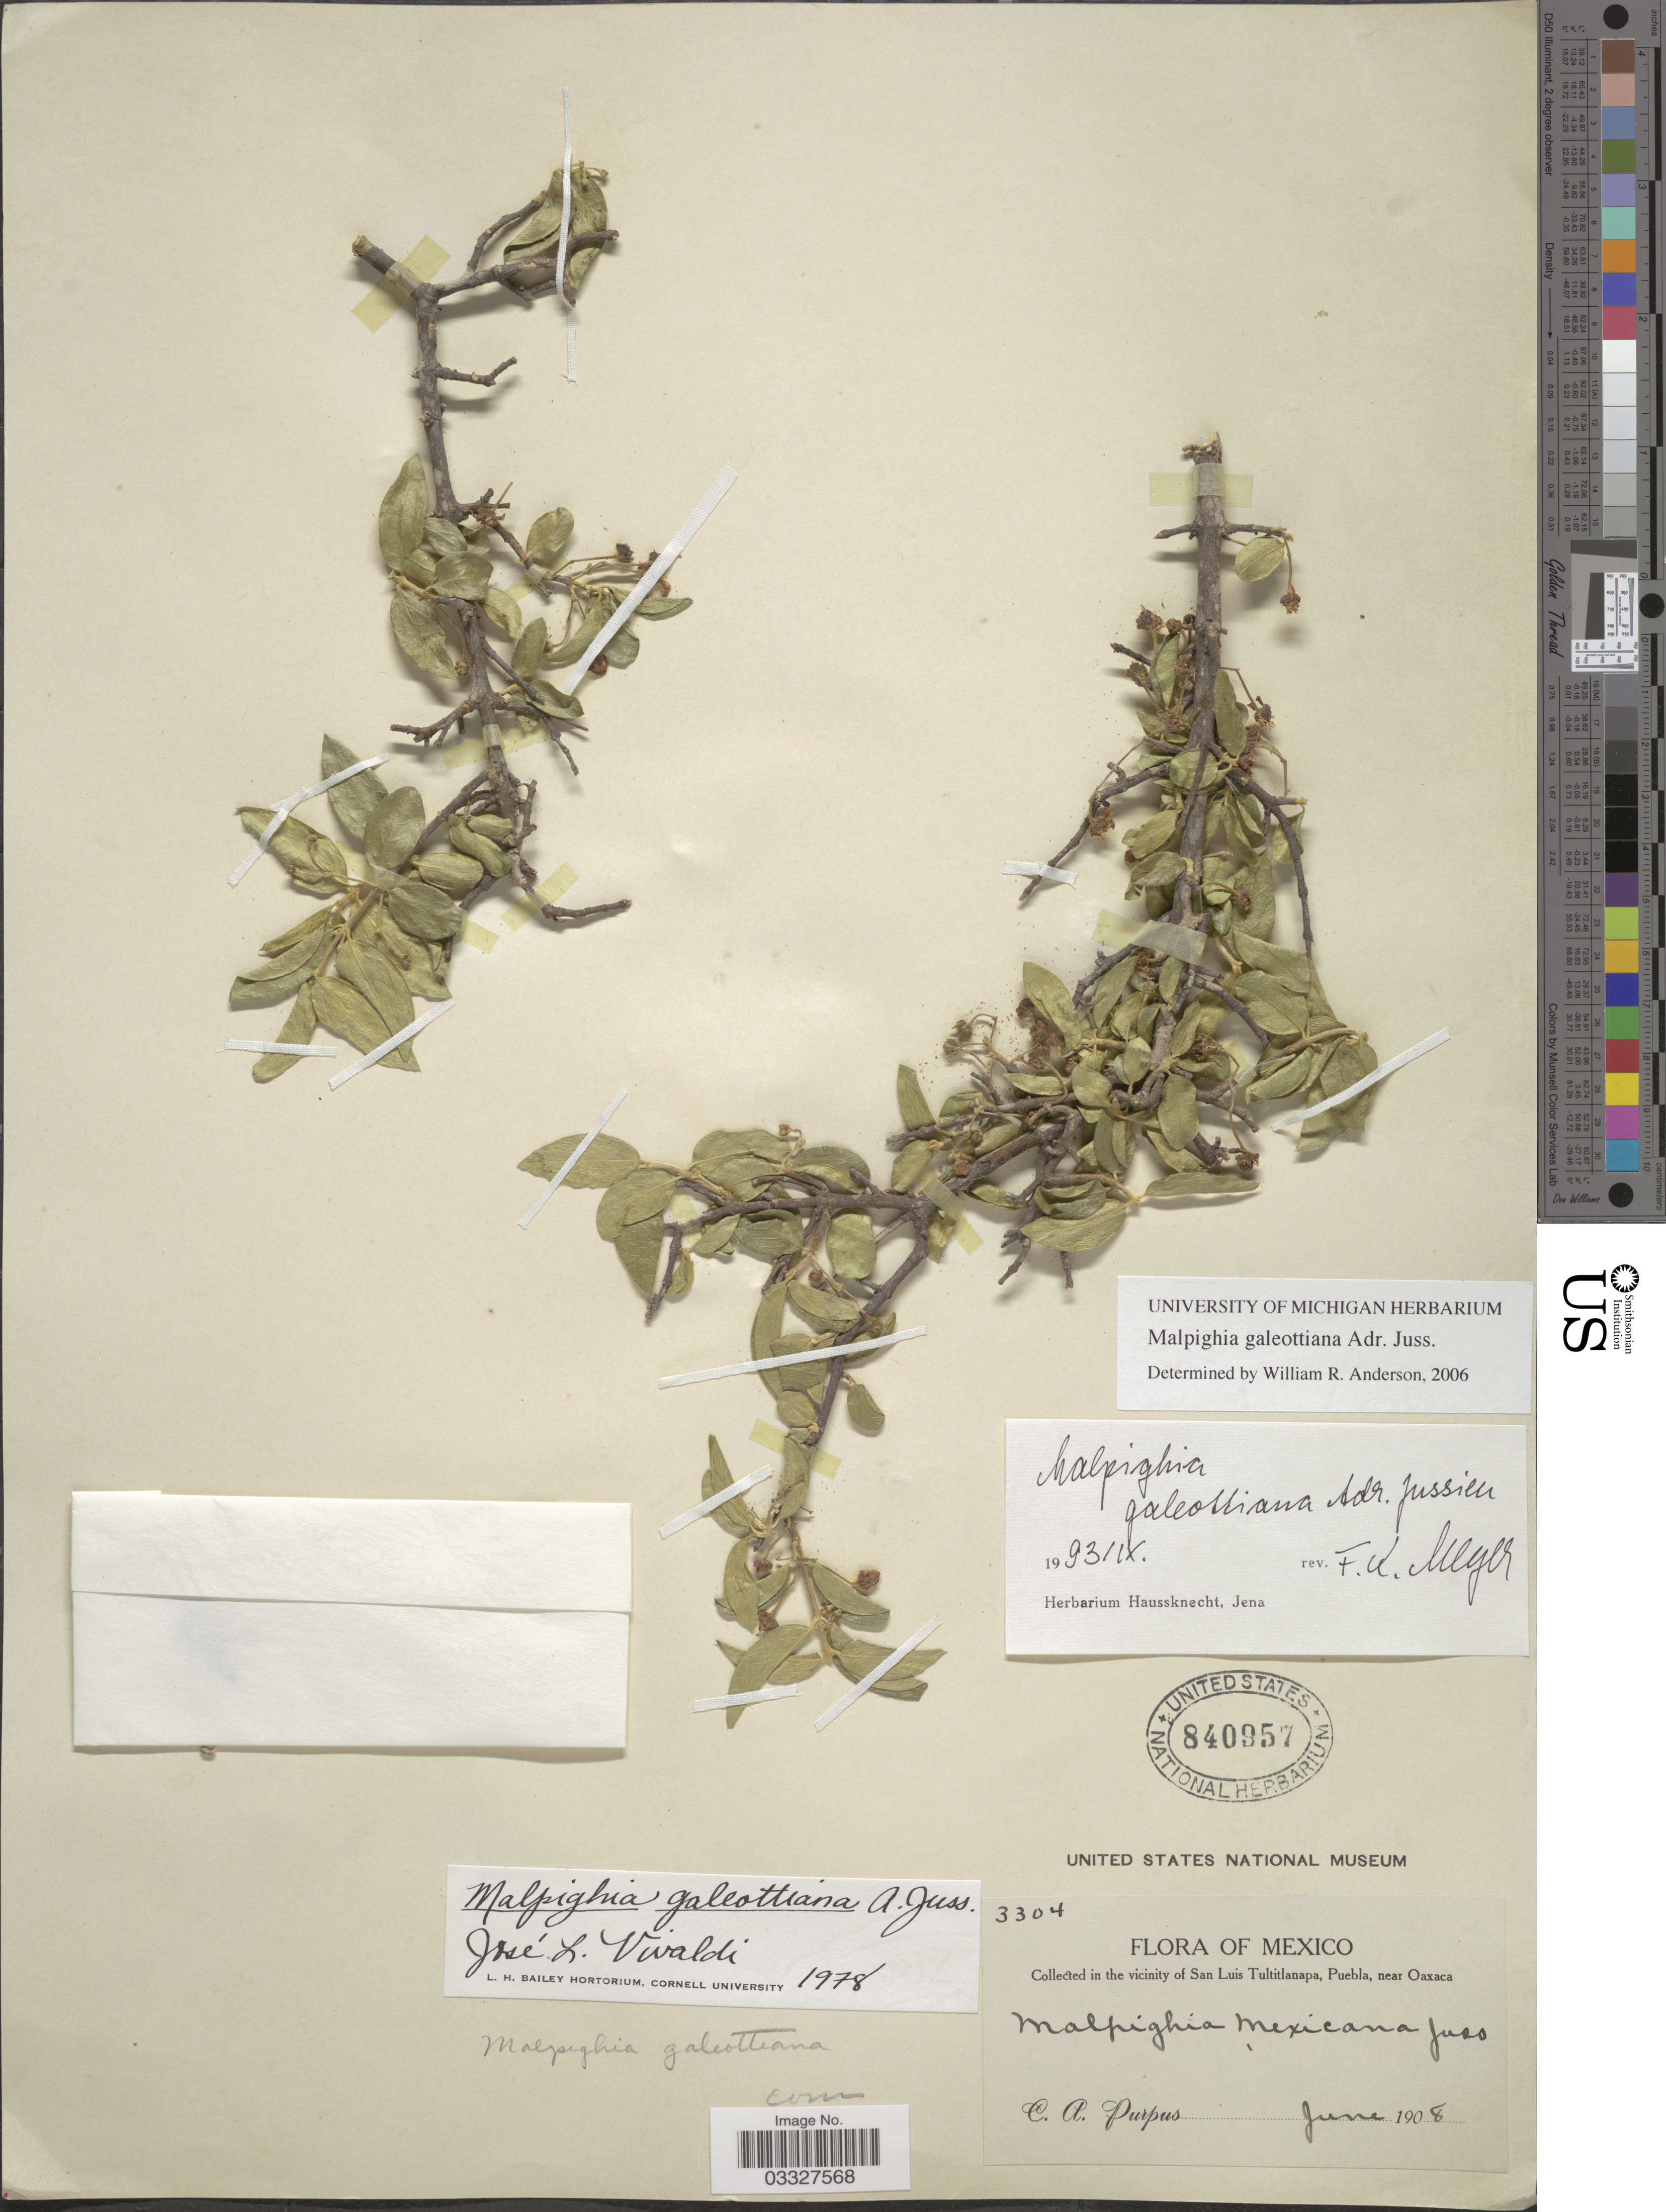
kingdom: Plantae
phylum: Tracheophyta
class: Magnoliopsida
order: Malpighiales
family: Malpighiaceae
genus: Malpighia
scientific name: Malpighia galeottiana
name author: A. Juss.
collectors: C. A. Purpus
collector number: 3304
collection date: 1908-06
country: Mexico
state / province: Puebla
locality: In the vicinity of San Luis Tultitlanapa, Puebla, near Oaxaca.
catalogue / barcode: US 840957